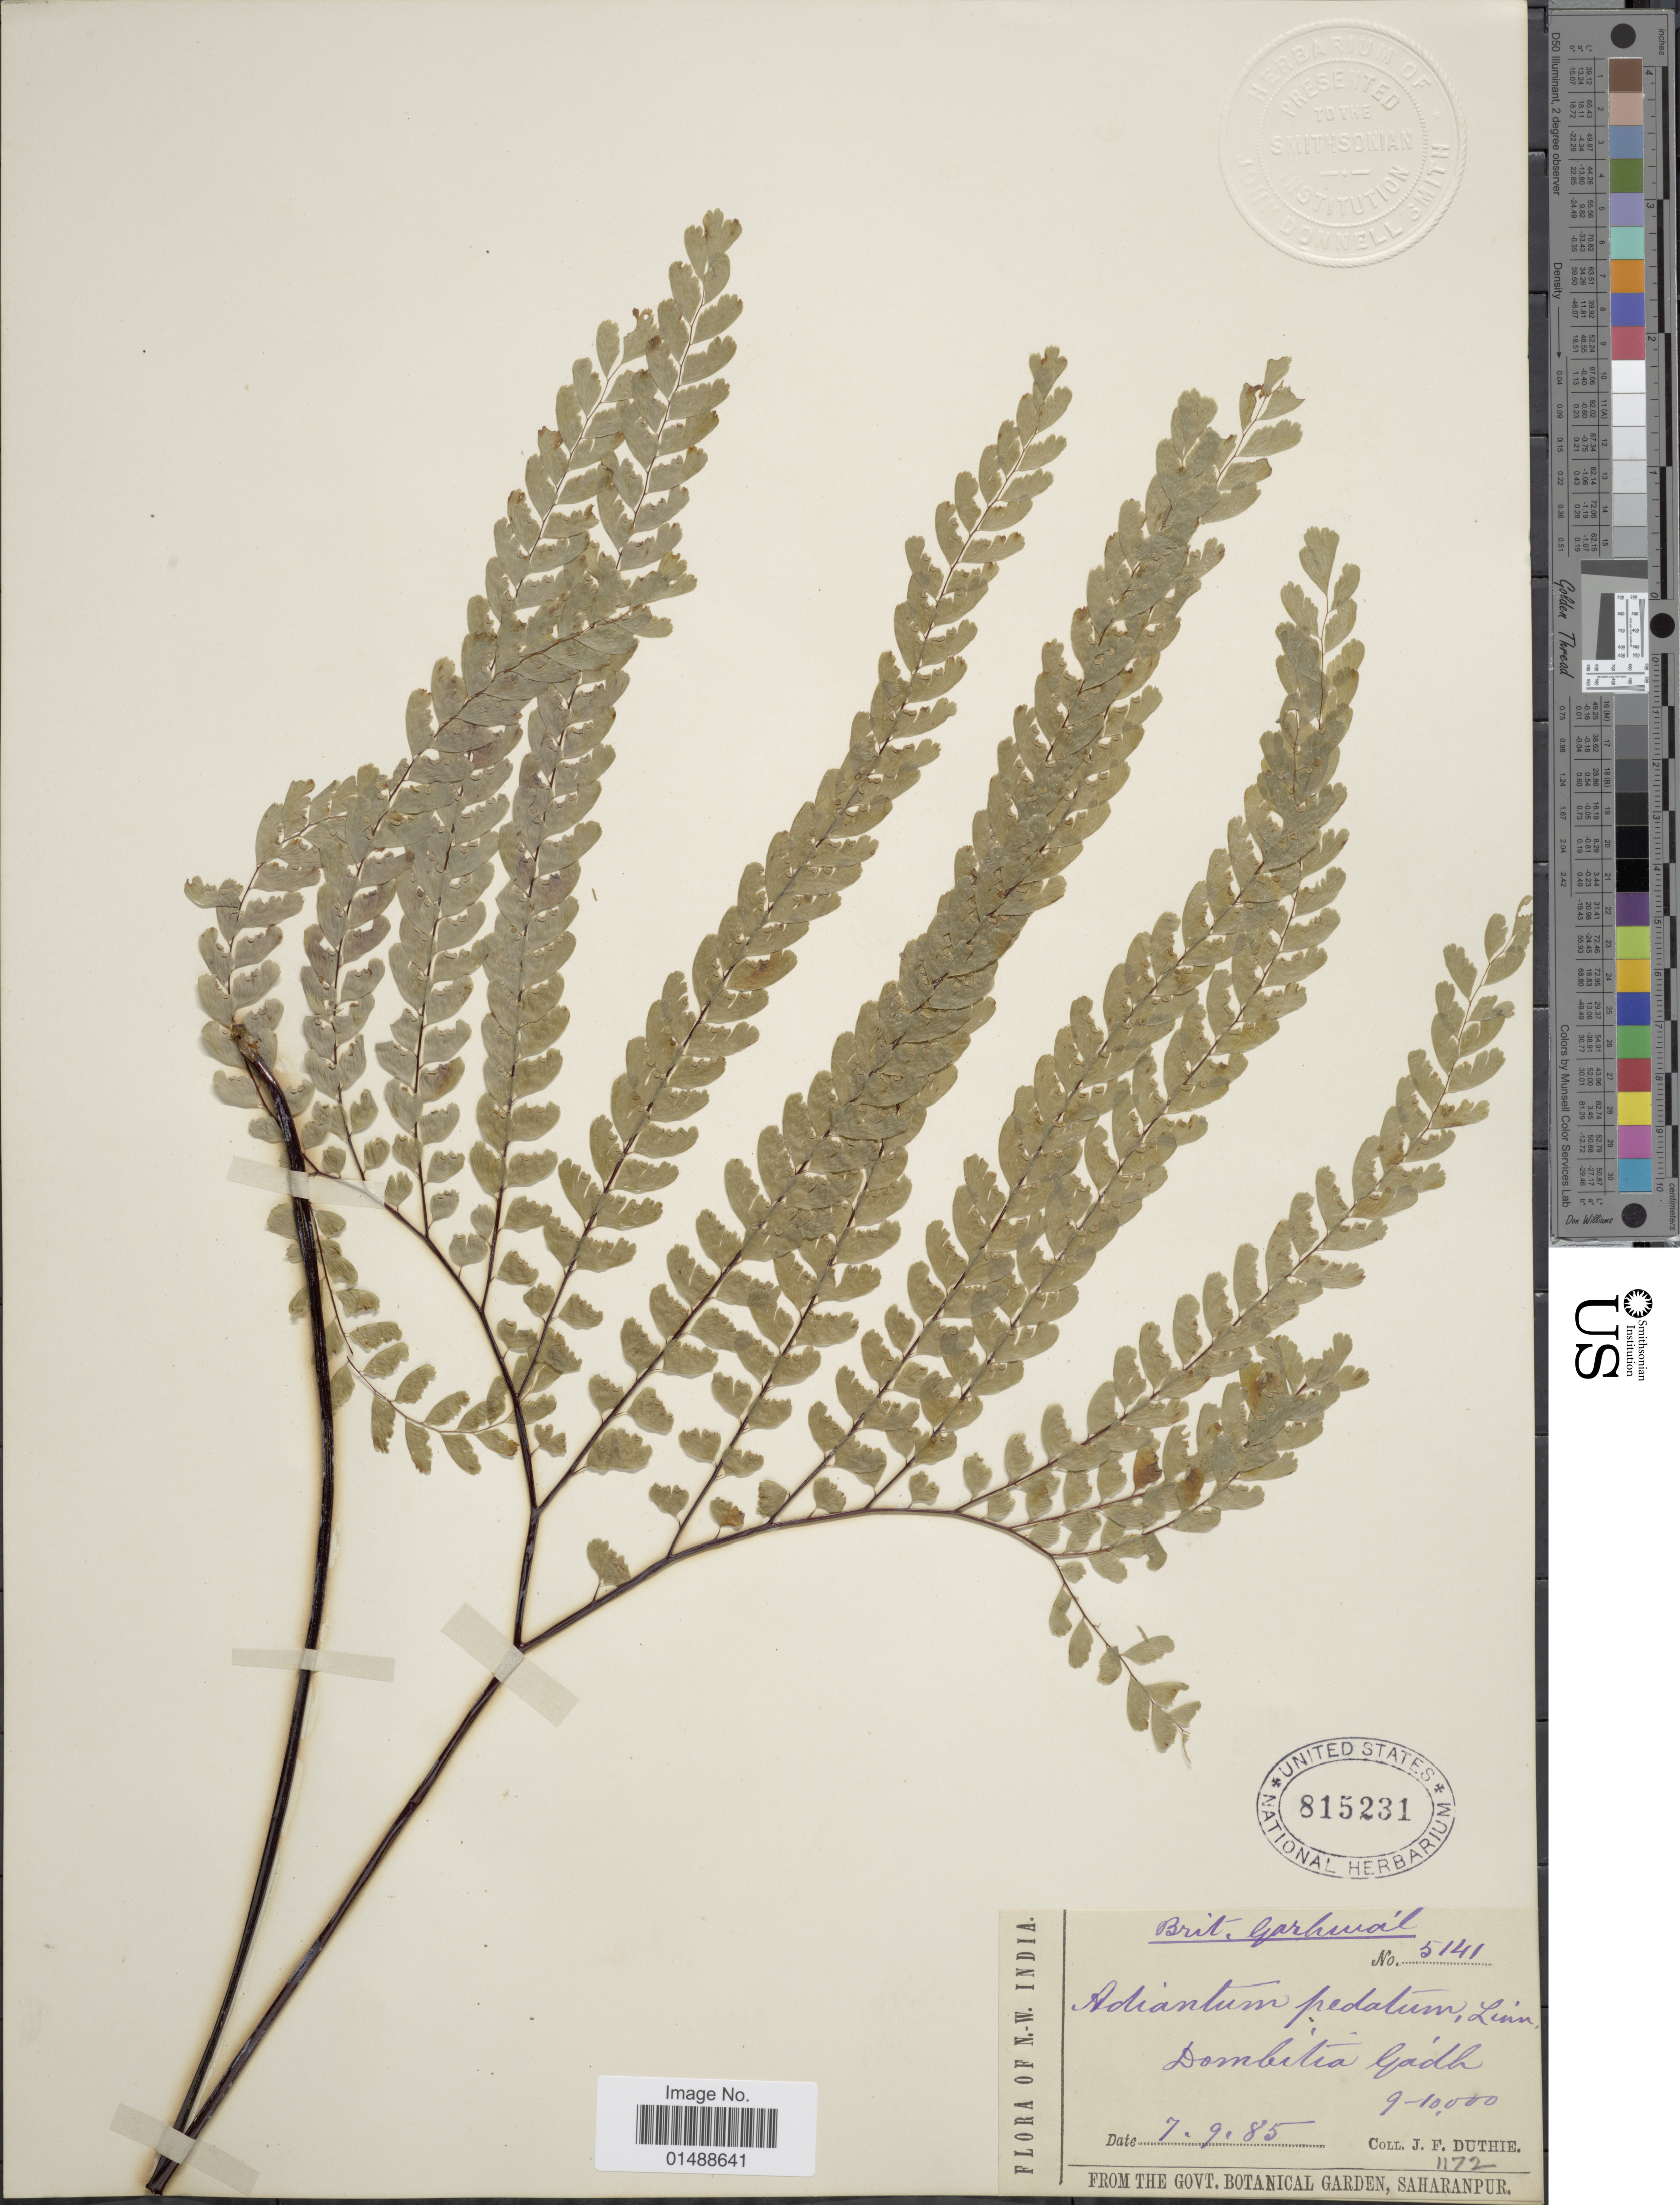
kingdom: Plantae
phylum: Tracheophyta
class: Polypodiopsida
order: Polypodiales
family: Pteridaceae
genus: Adiantum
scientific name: Adiantum pedatum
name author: L.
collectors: J. F. Duthie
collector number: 5141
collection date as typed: Transcribed d/m/y: 7/9/85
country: India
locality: Brit, Gardwal, Dombitia Gadh.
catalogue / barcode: US 815231